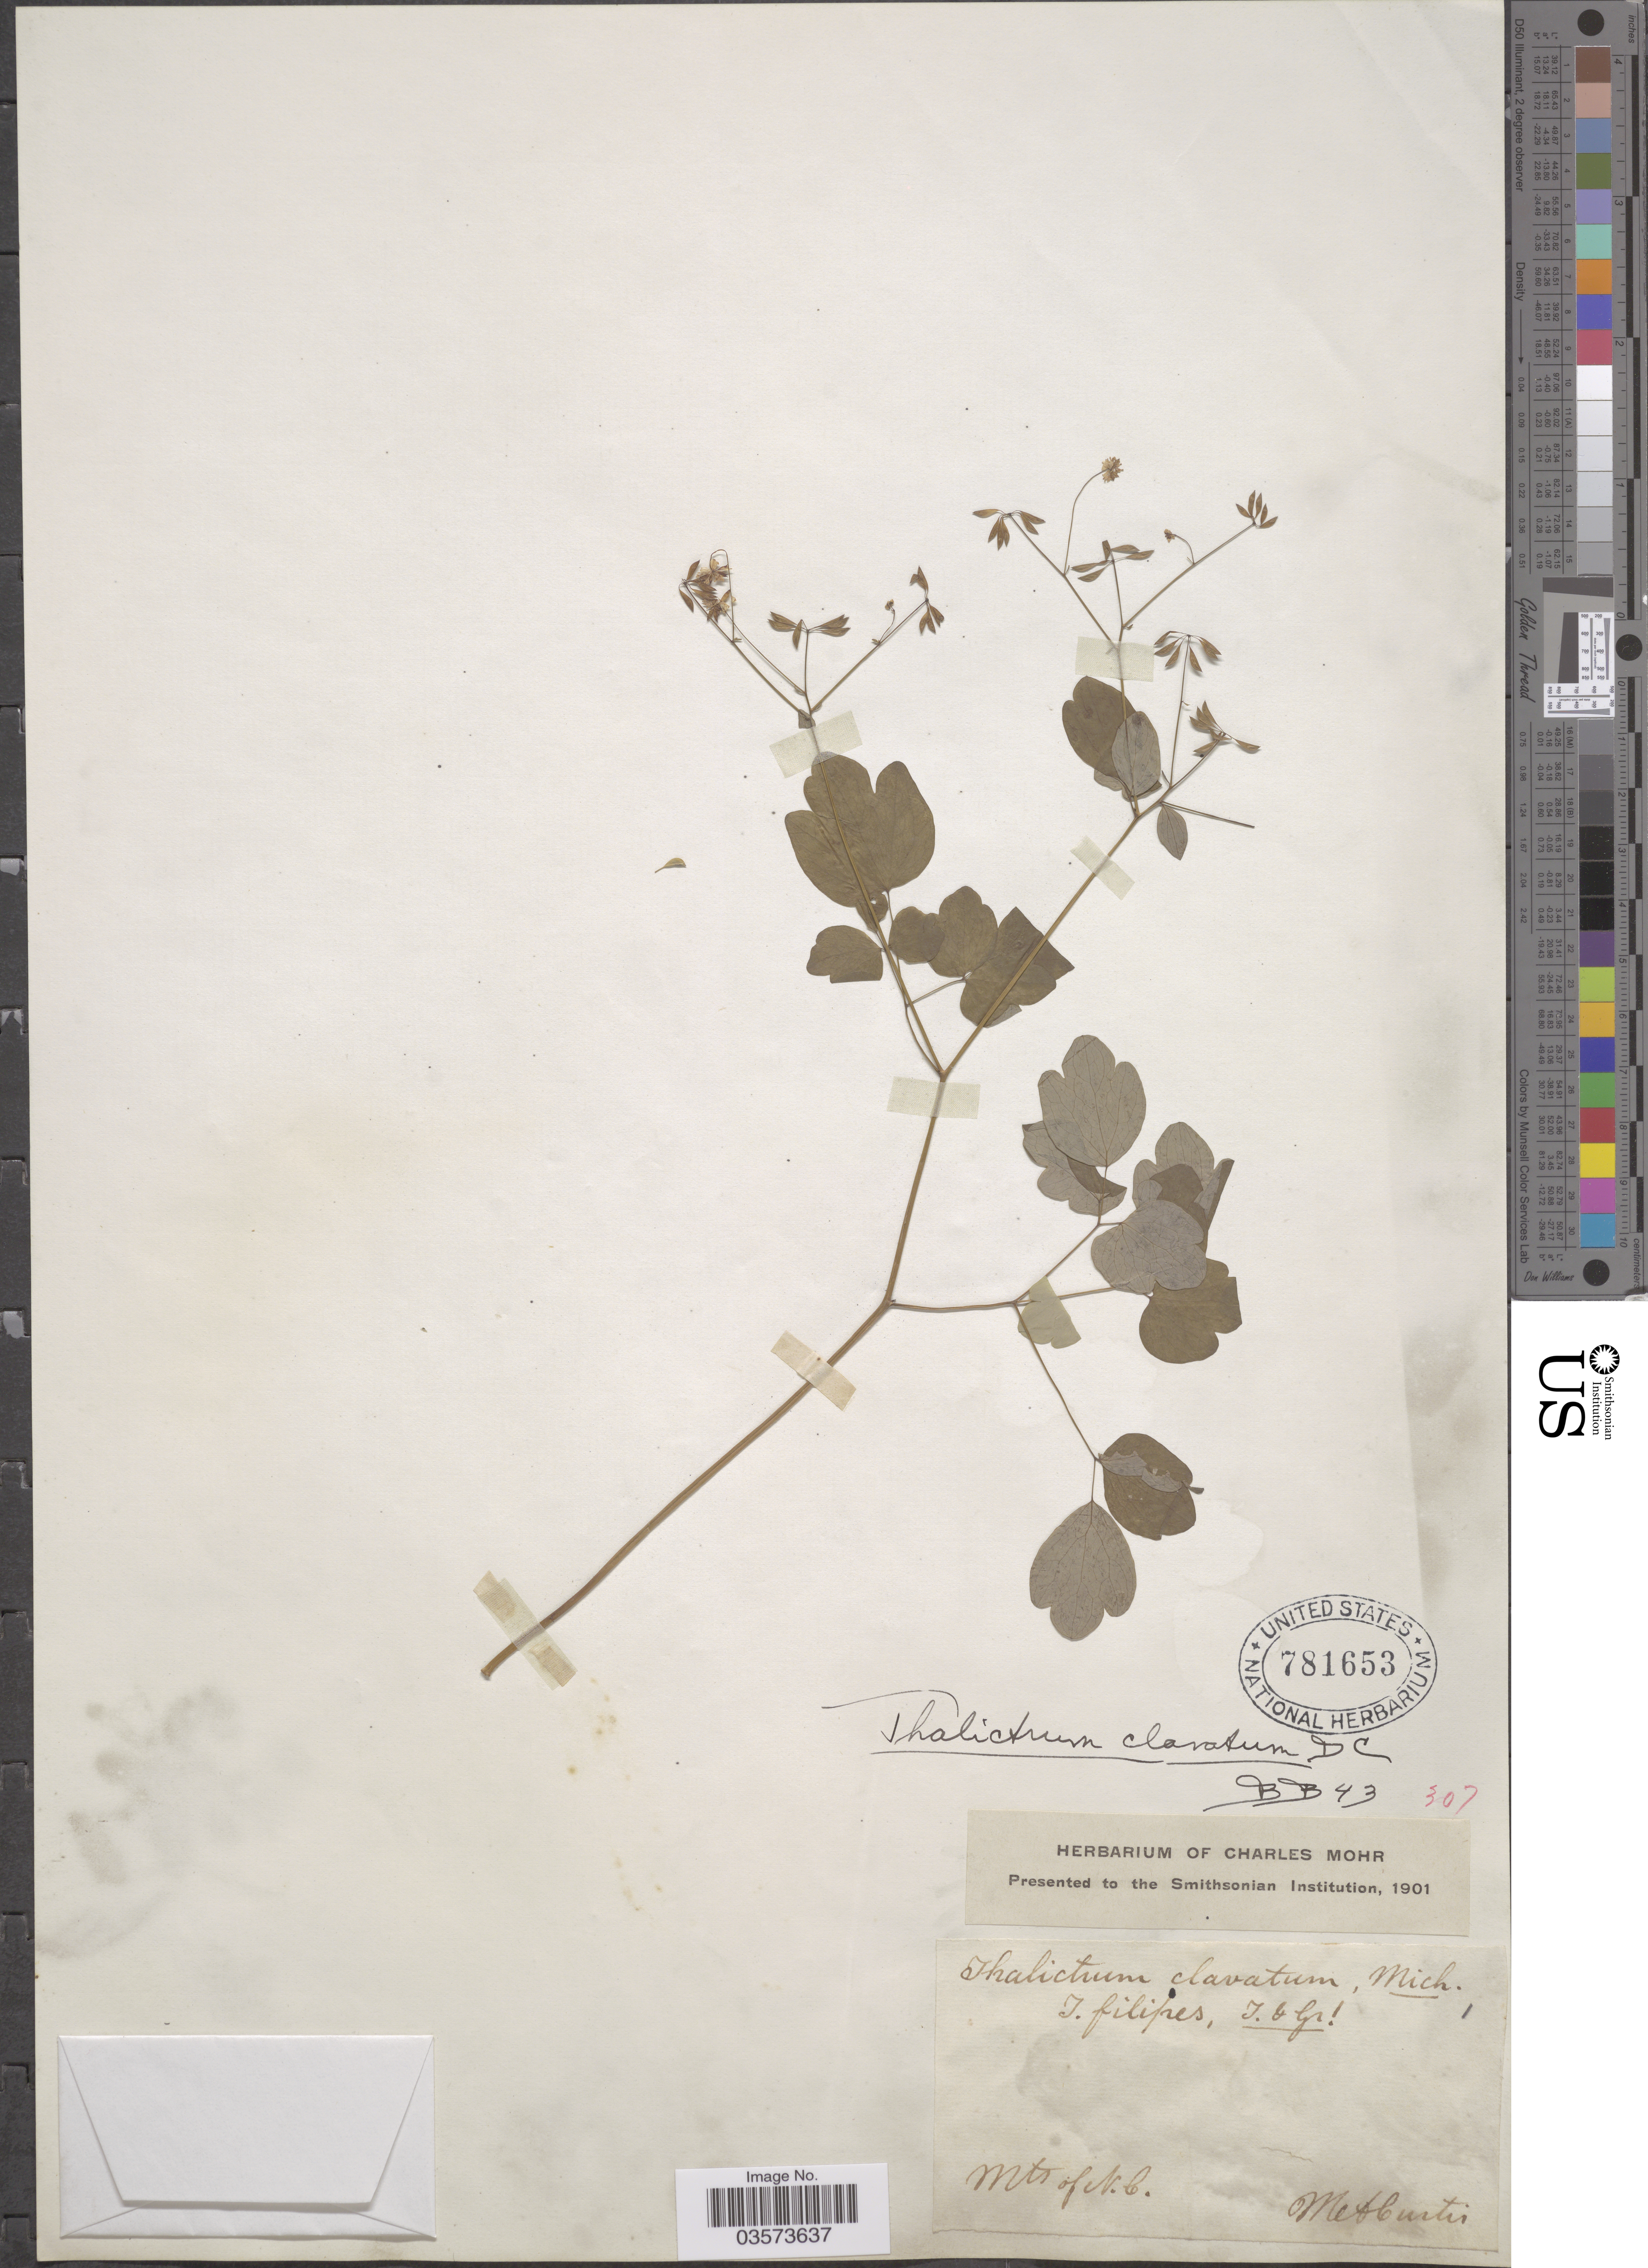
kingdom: Plantae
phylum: Tracheophyta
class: Magnoliopsida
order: Ranunculales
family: Ranunculaceae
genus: Thalictrum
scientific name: Thalictrum clavatum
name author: DC.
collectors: M. A. Curtis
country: United States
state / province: North Carolina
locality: Mts of N.C.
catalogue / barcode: US 781653